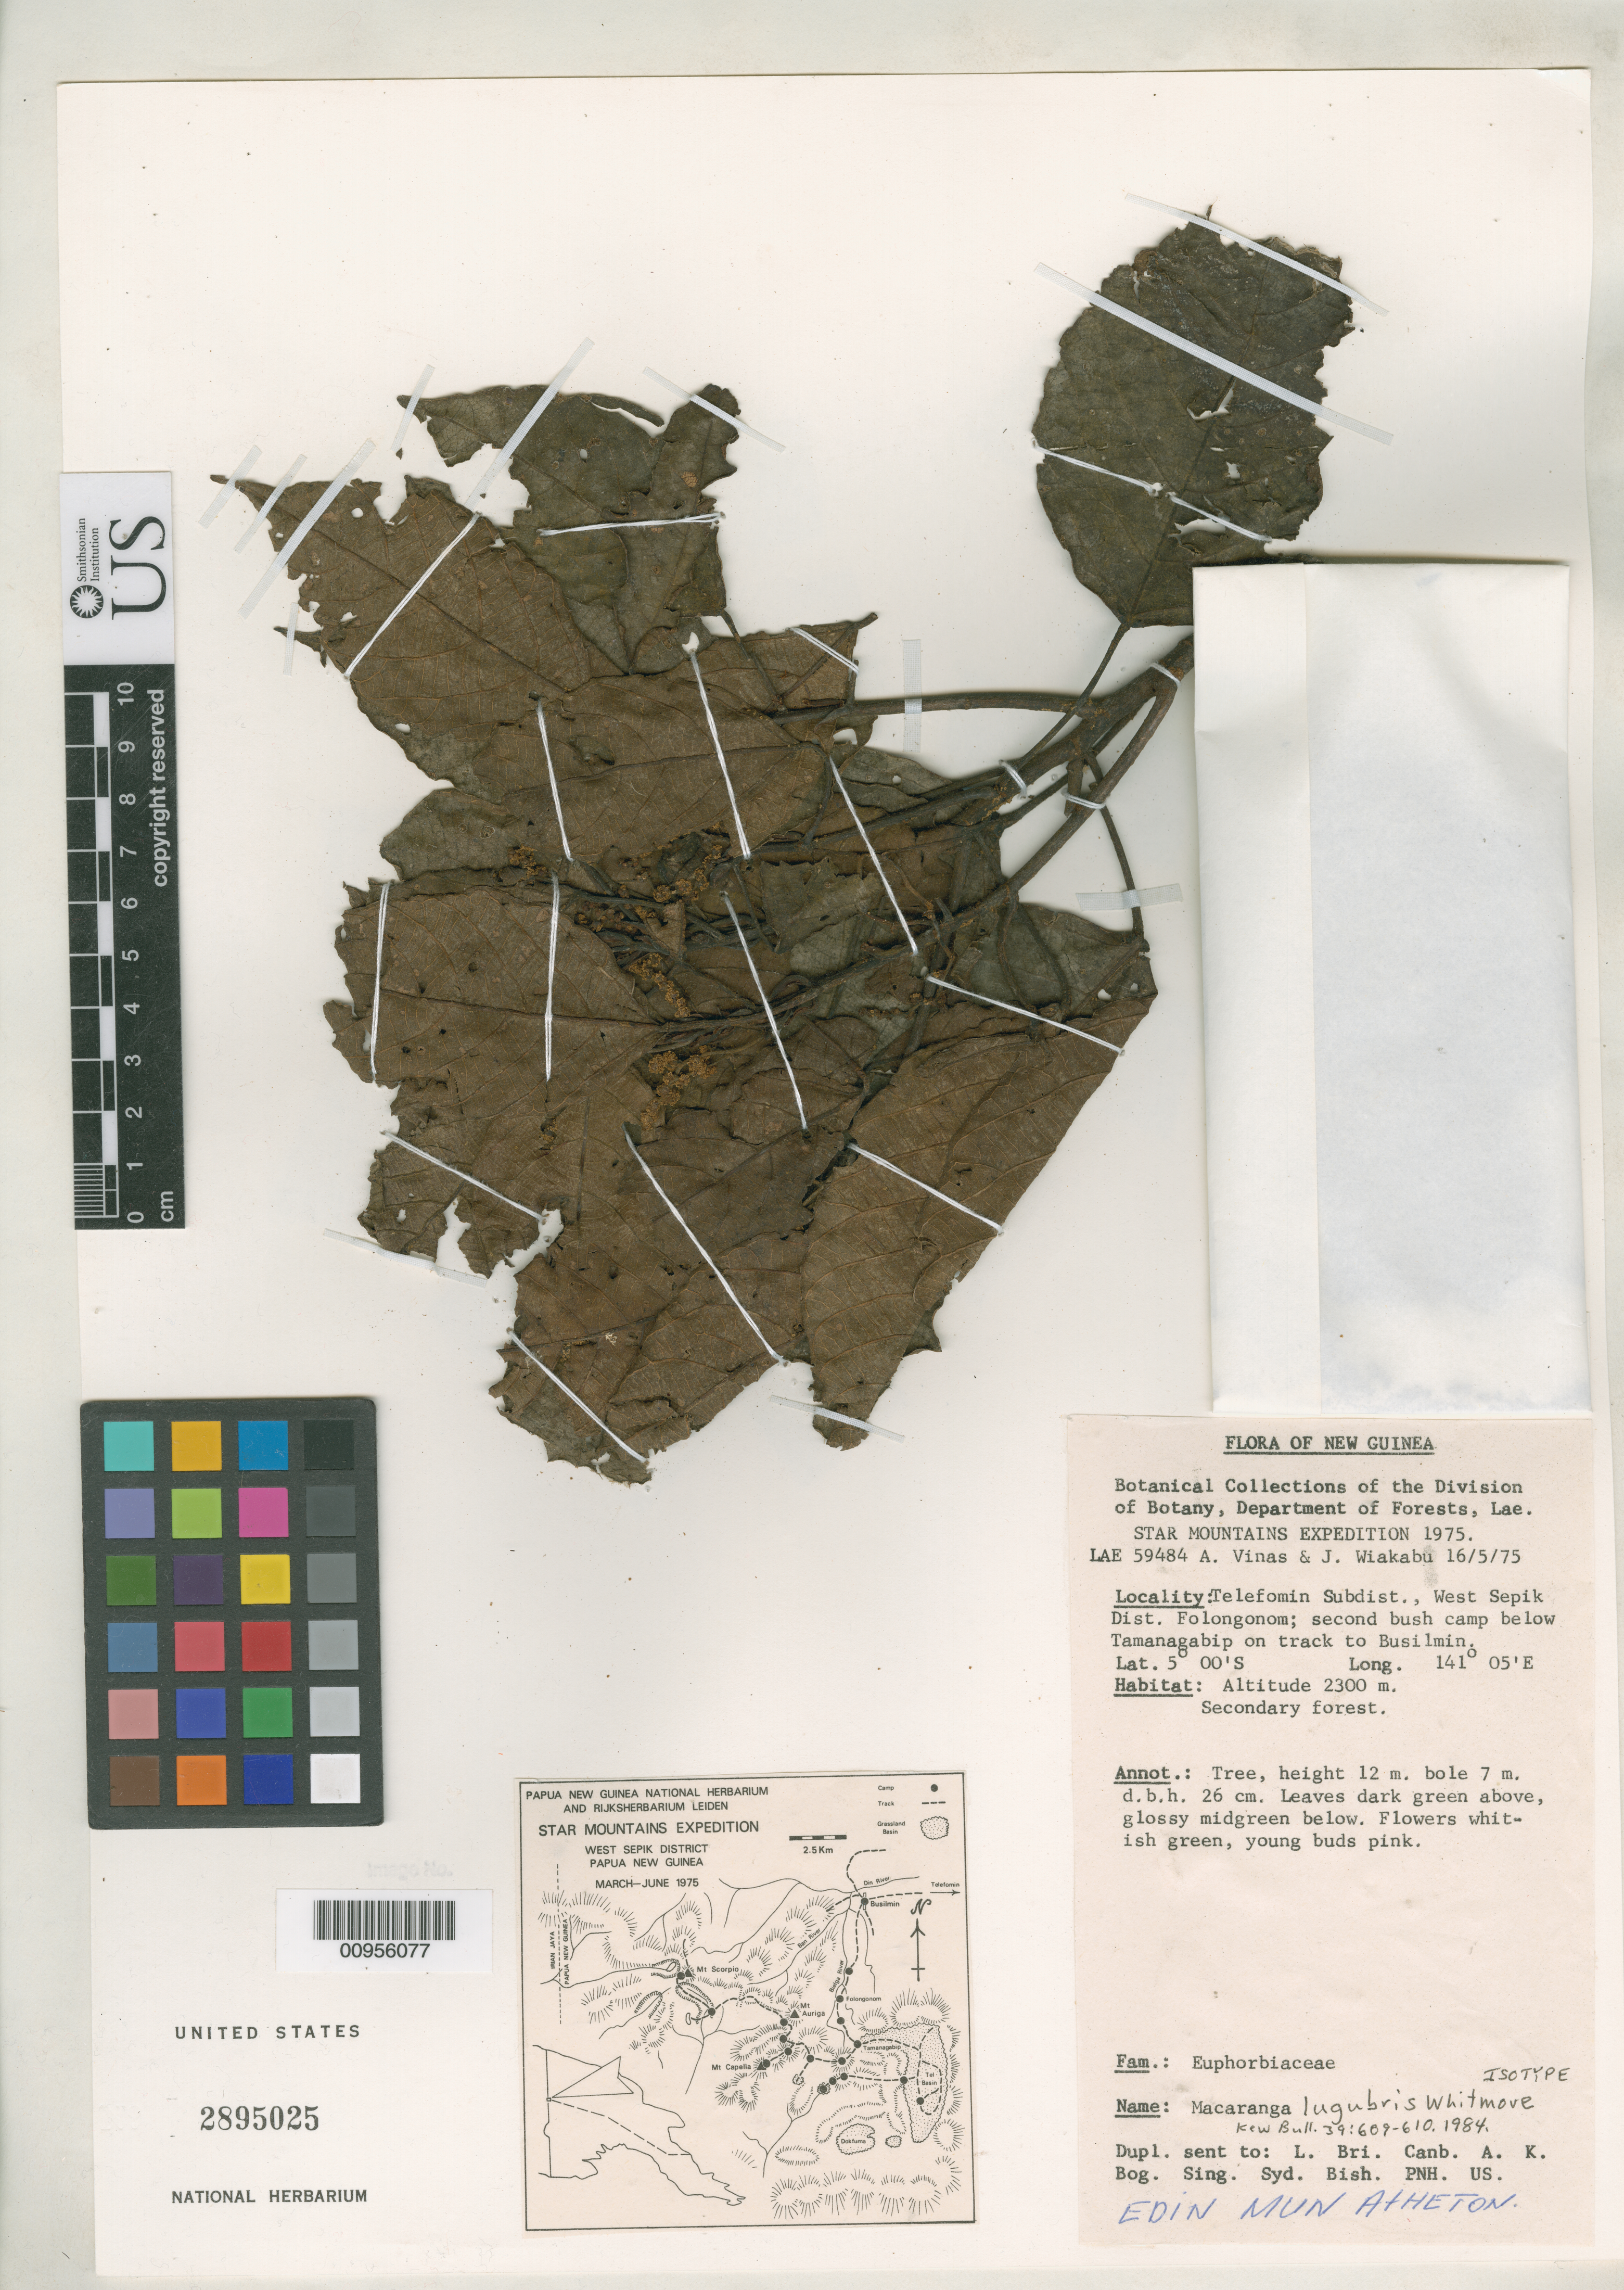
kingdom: Plantae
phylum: Tracheophyta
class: Magnoliopsida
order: Malpighiales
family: Euphorbiaceae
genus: Macaranga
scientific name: Macaranga lugubris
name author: Whitmore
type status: Isotype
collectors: A. Vinas & J. Wiakabu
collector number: LAE 59484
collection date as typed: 16 May 1975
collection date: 1975-05-16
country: Papua New Guinea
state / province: Sandaun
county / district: Telefomin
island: New Guinea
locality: Telefomin Subdist., West Sepik Dist. Folongonom; second bush camp below Tamanagabip on track to Busilmin.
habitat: Secondary forest.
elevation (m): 2300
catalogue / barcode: US 2895025